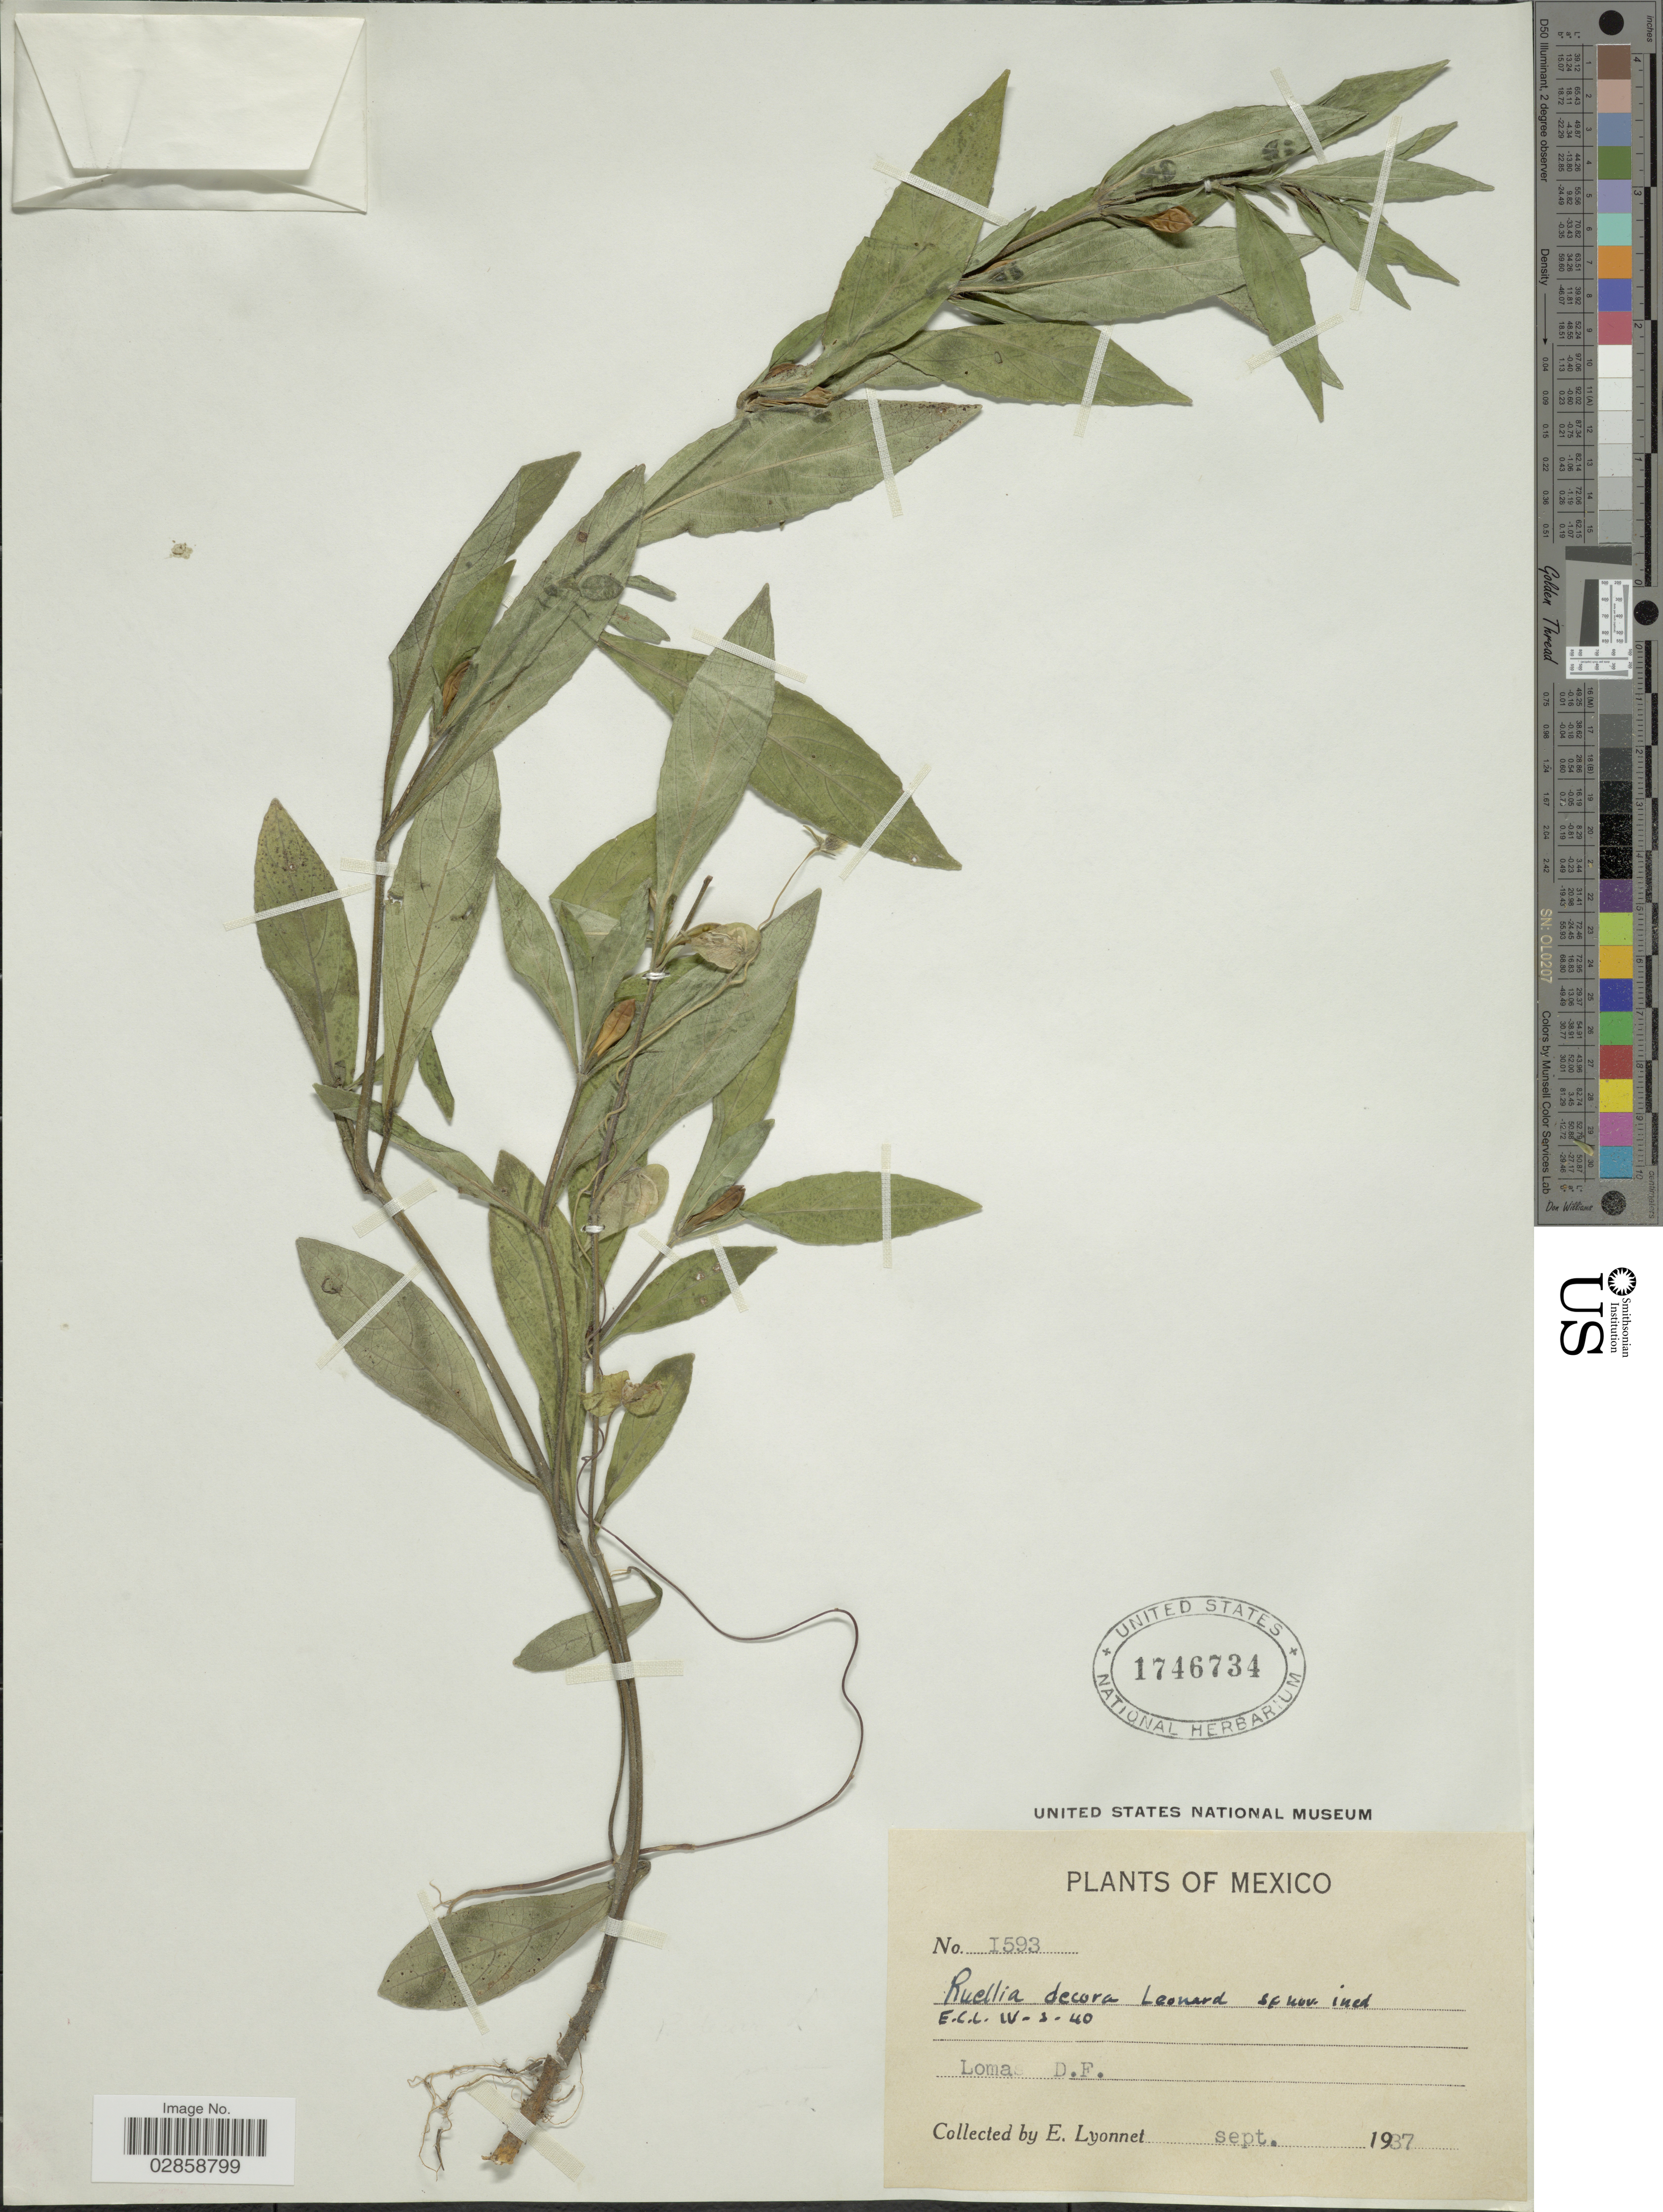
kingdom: Plantae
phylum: Tracheophyta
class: Magnoliopsida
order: Lamiales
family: Acanthaceae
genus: Ruellia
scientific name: Ruellia sp.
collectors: E. Lyonnet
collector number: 1593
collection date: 1937-09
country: Mexico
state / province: Distrito Federal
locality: Lomas D.F.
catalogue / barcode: US 1746734